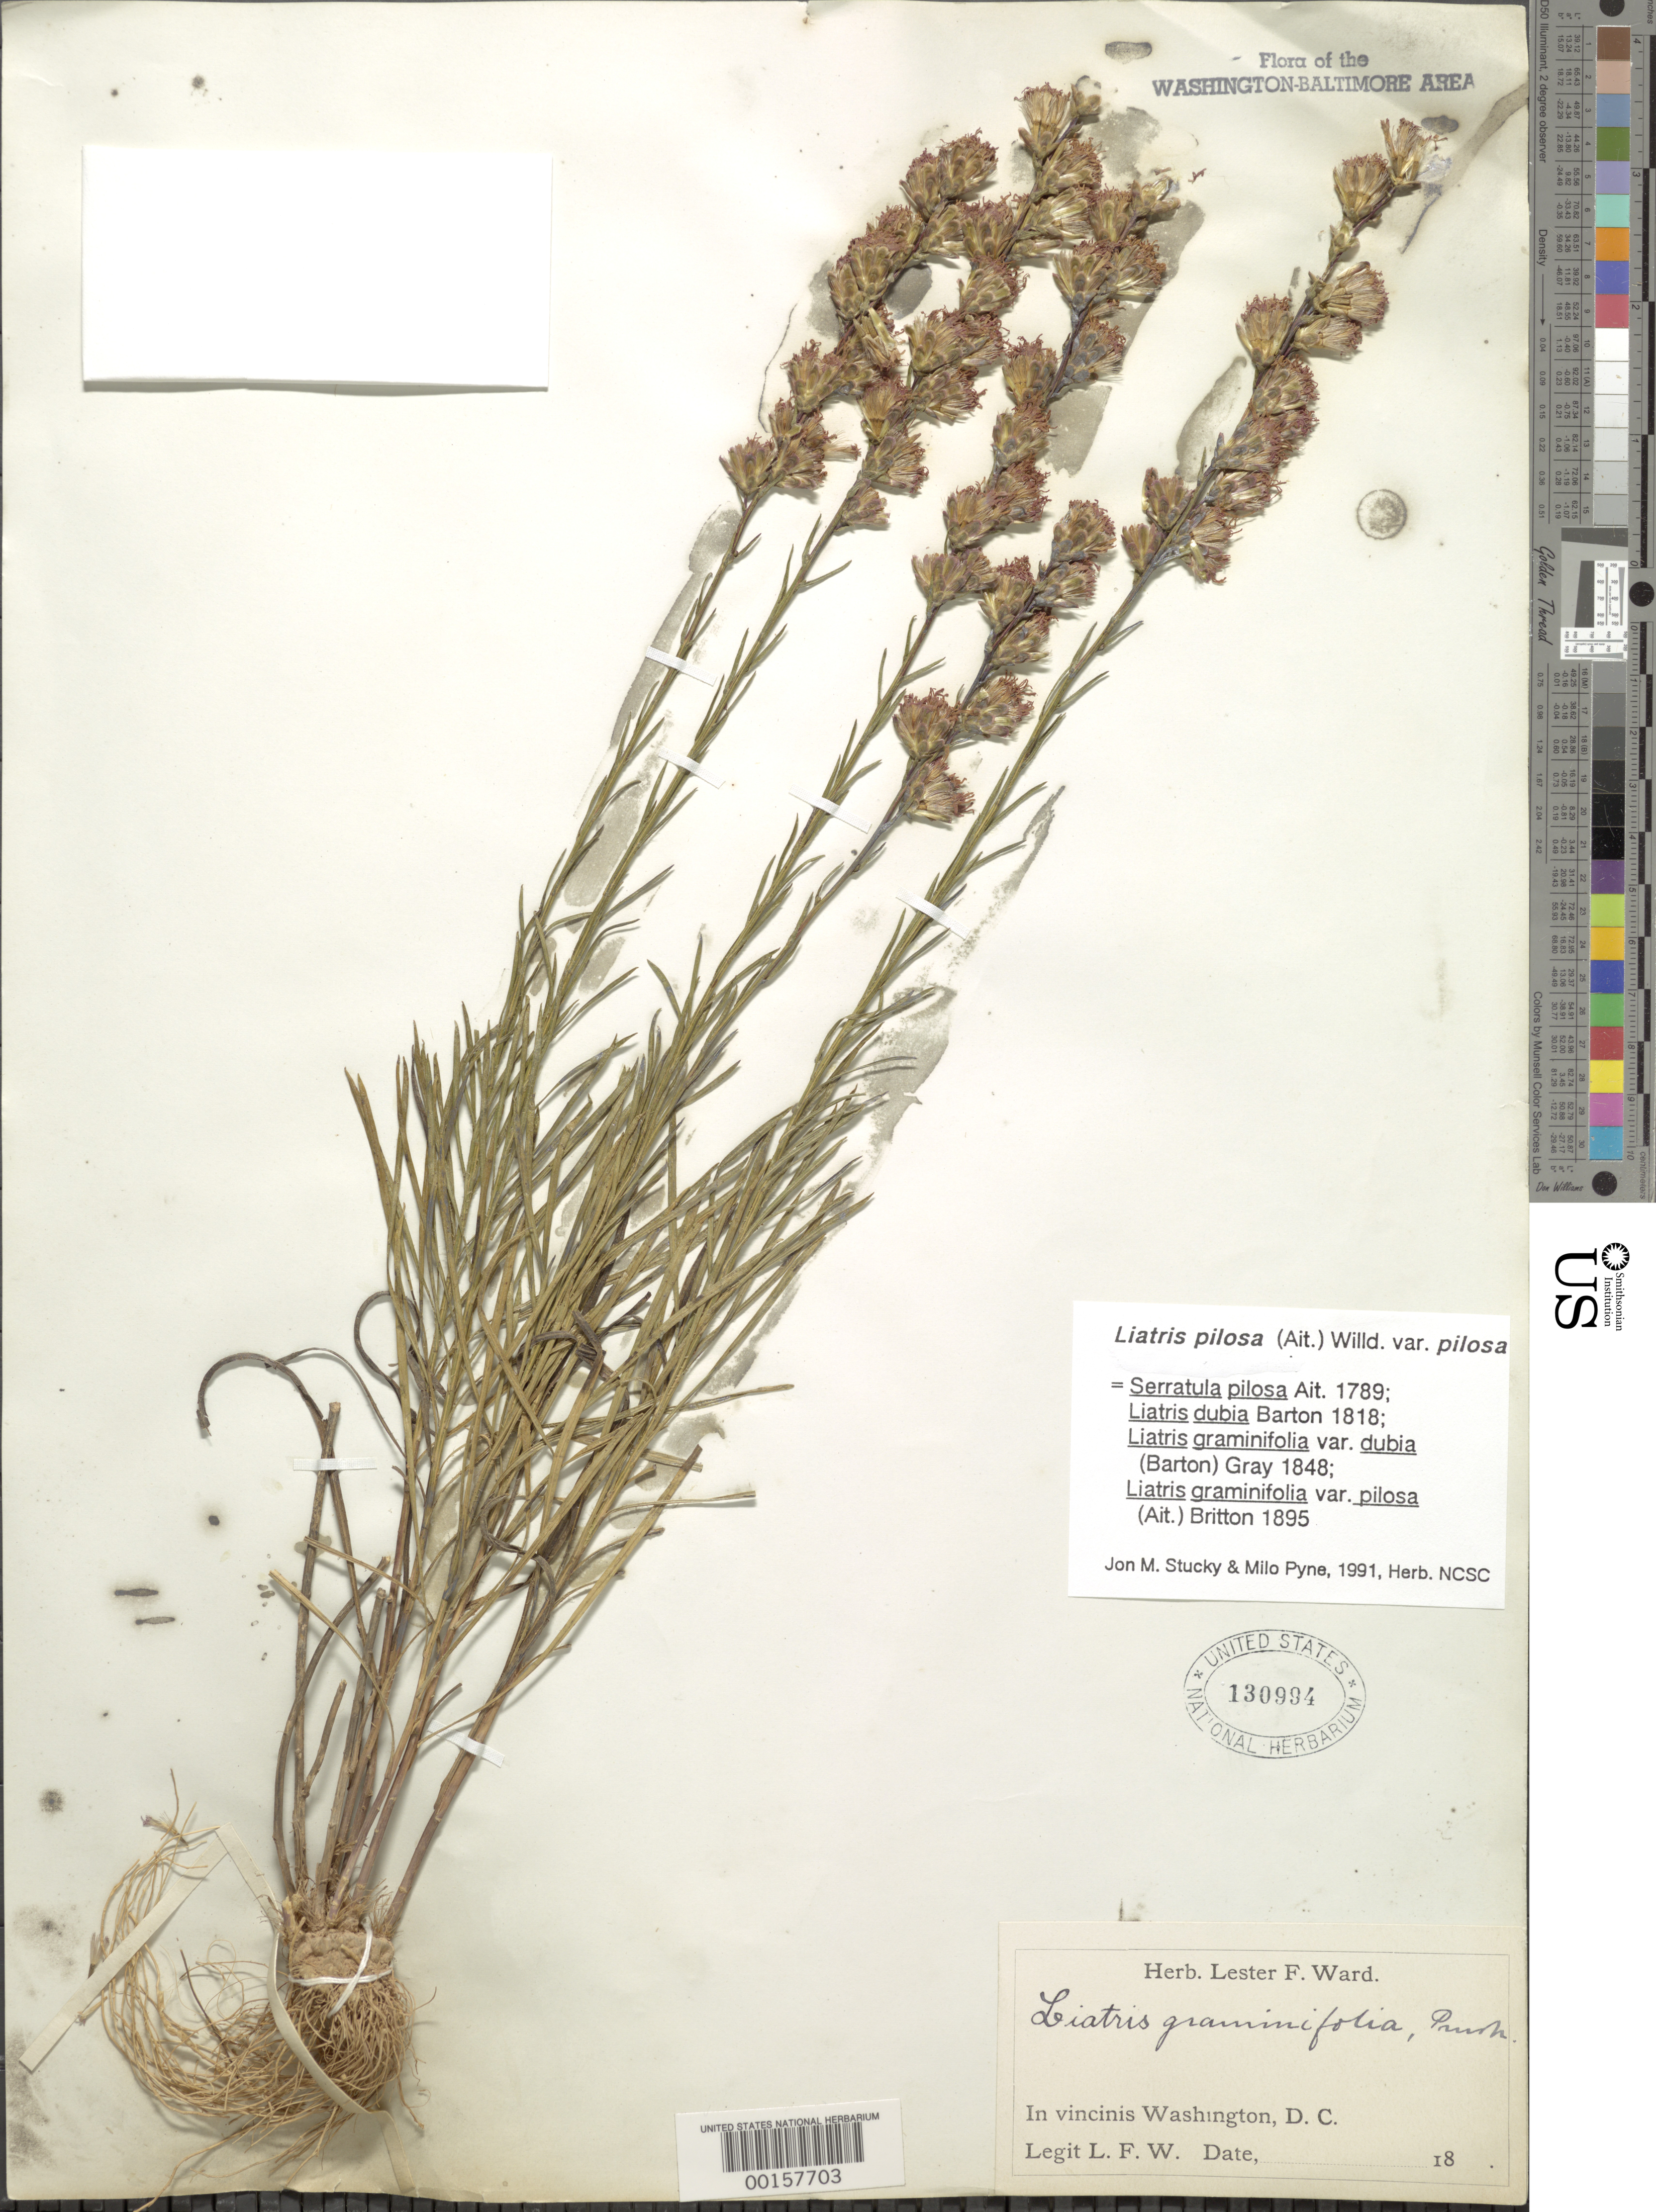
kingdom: Plantae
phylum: Tracheophyta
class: Magnoliopsida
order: Asterales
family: Asteraceae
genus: Liatris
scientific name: Liatris pilosa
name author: (Aiton) Willd.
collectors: L. F. Ward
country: United States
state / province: District of Columbia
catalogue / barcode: US 130994